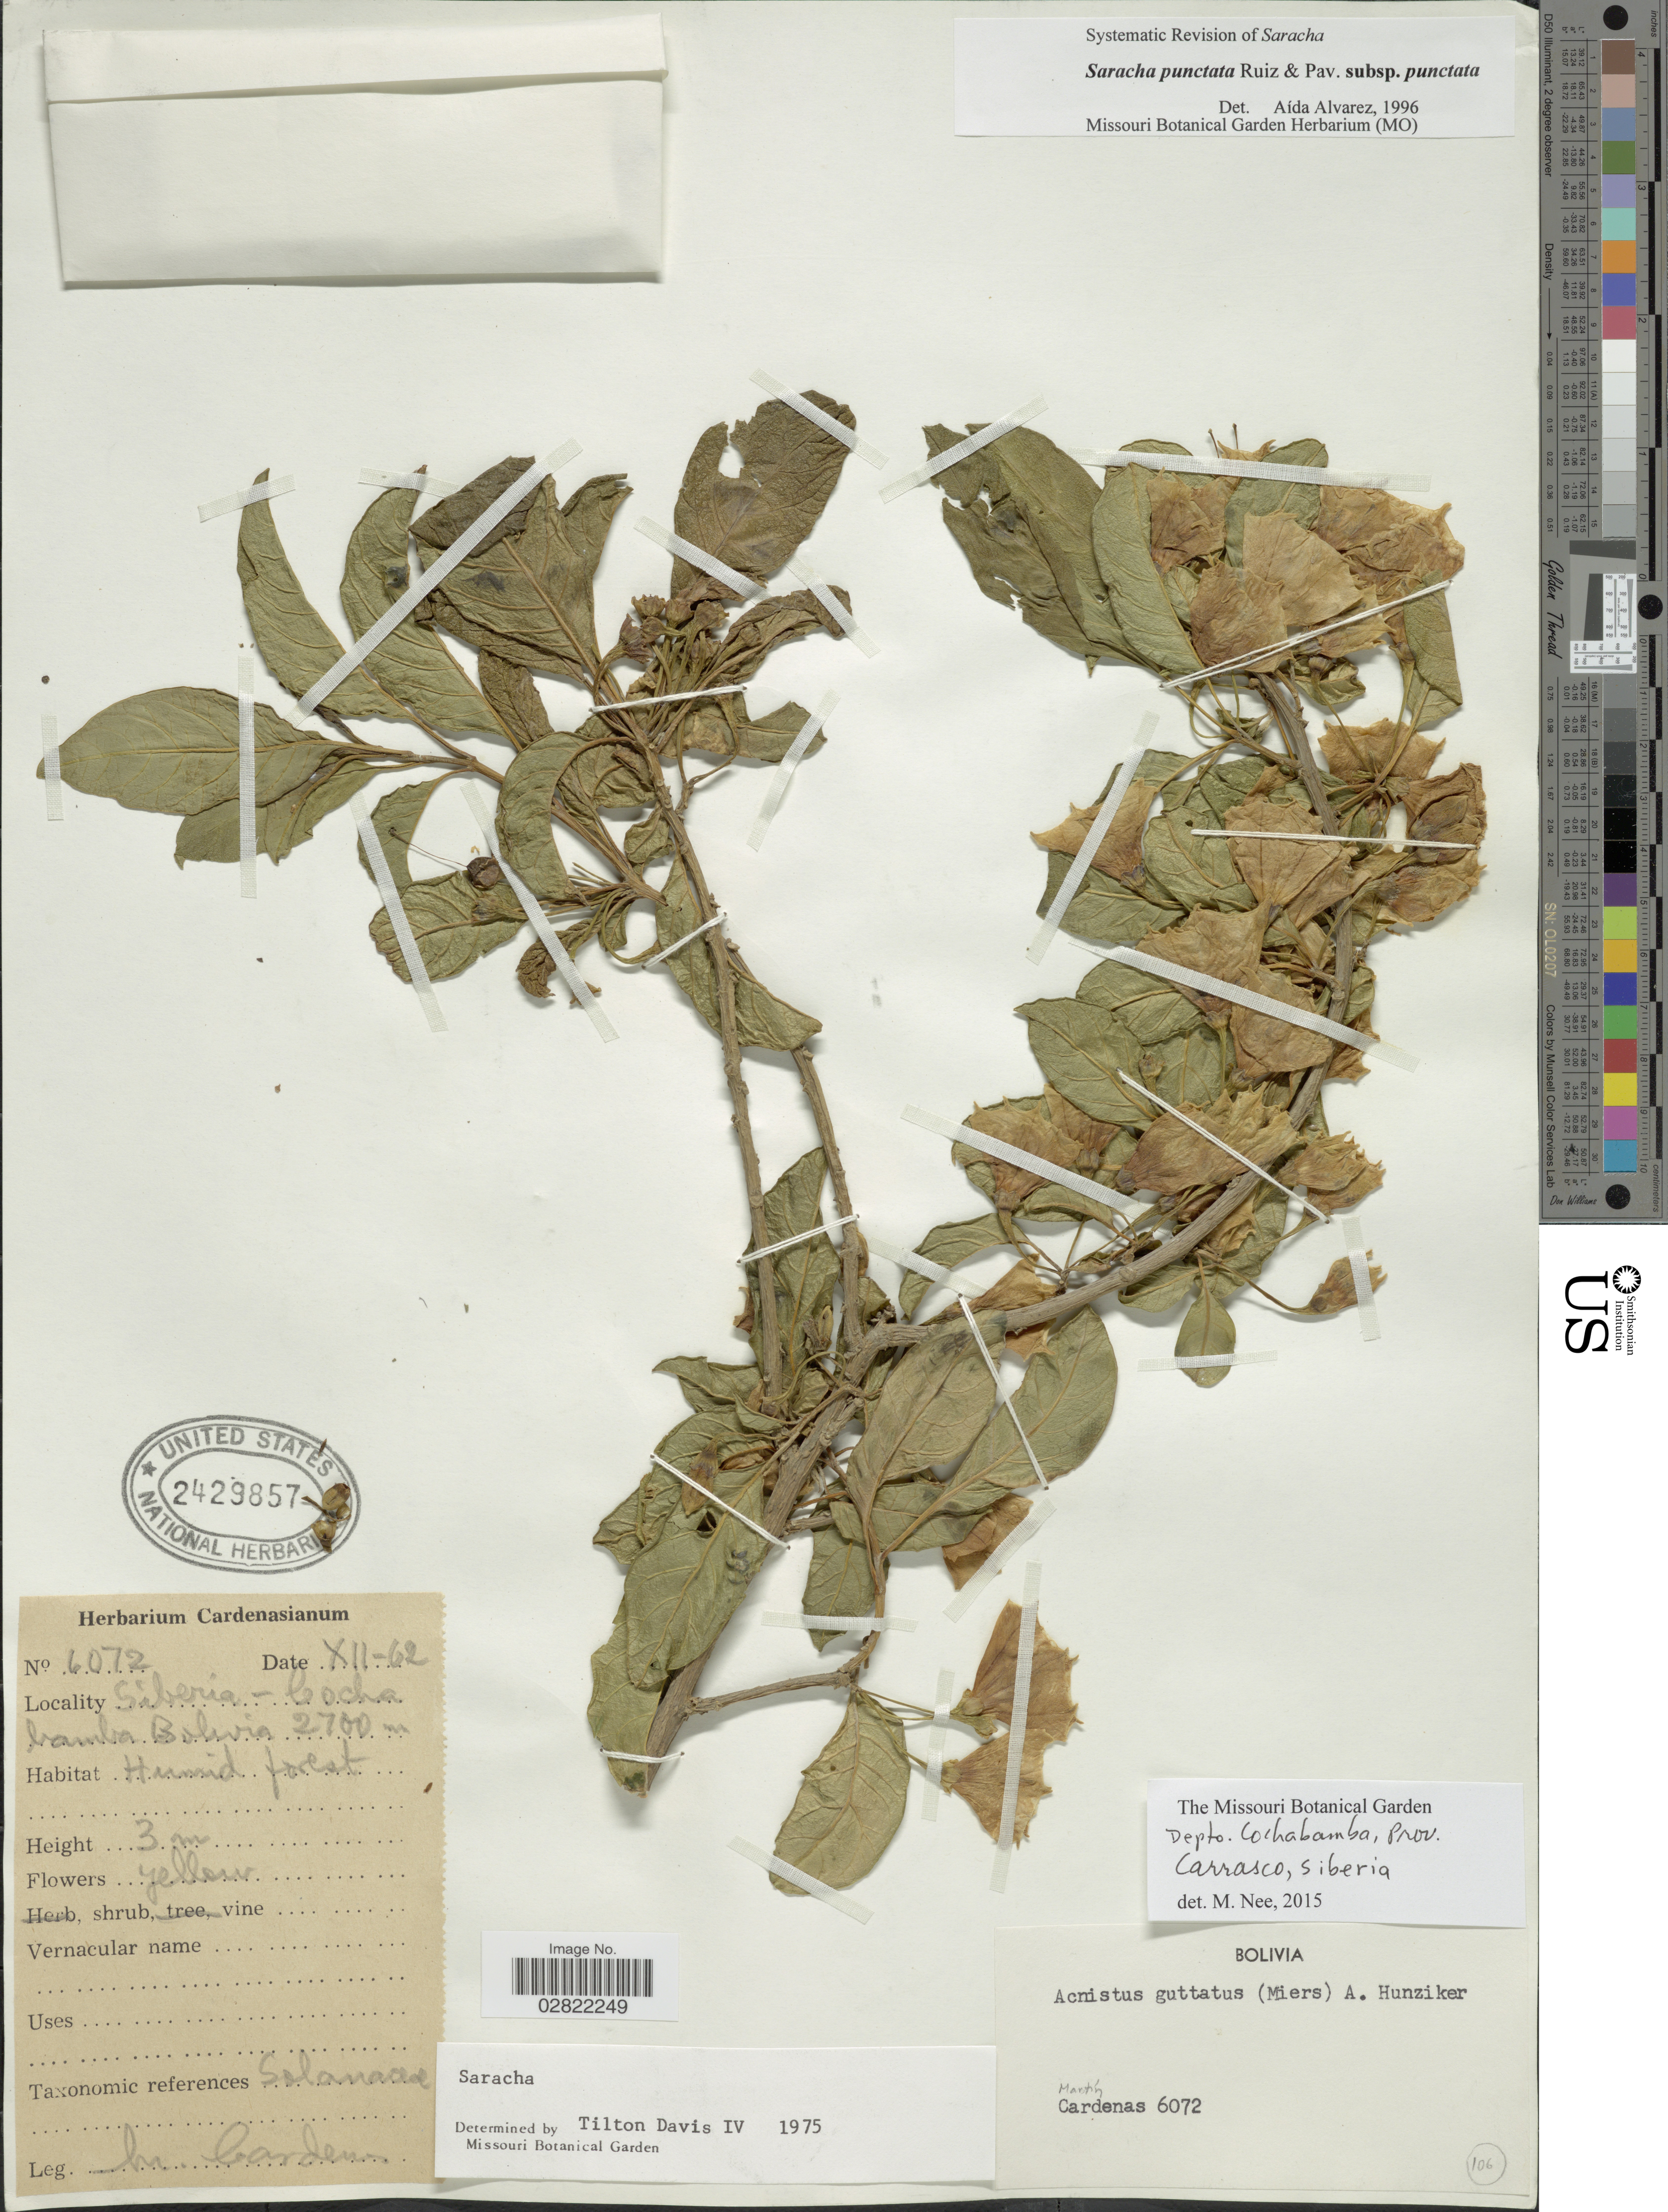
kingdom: Plantae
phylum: Tracheophyta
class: Magnoliopsida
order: Solanales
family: Solanaceae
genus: Saracha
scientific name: Saracha punctata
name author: Ruiz & Pav.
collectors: M. Cárdenas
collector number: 6072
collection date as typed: Transcribed d/m/y: /12/62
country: Bolivia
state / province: Cochabamba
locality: Siberia - Cochabamba, Bolivia.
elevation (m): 2700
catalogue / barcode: US 2429857